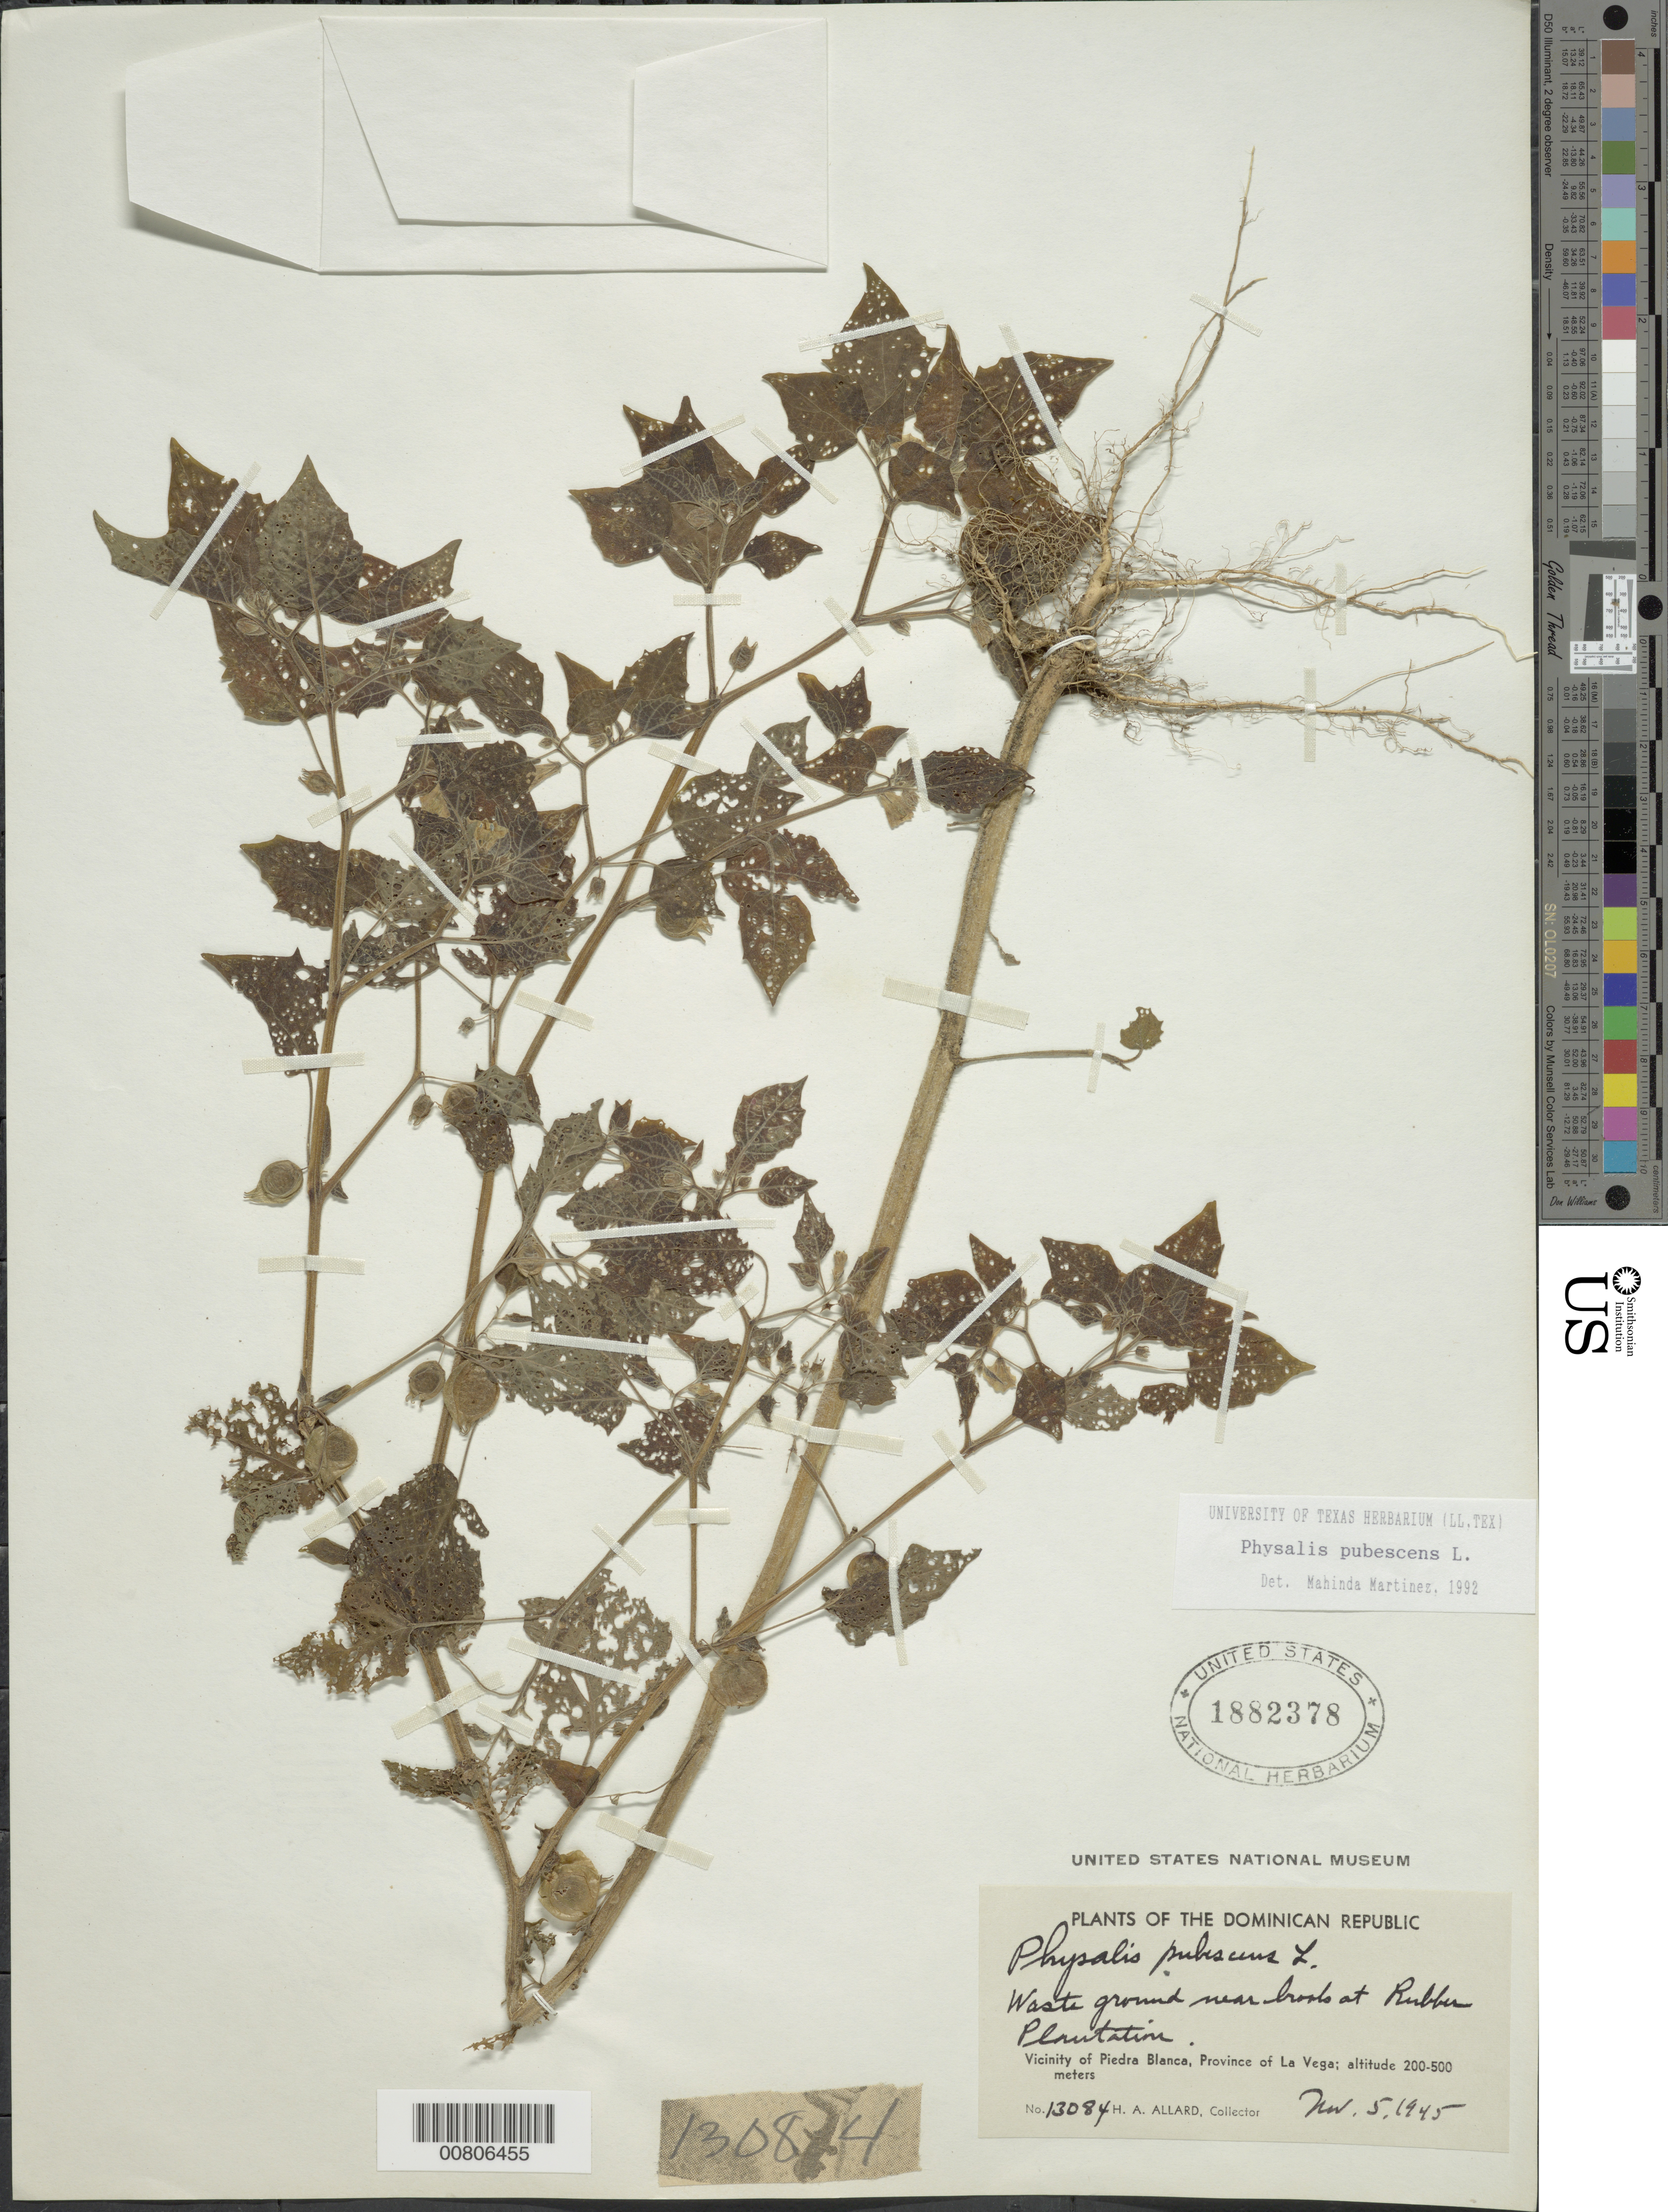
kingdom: Plantae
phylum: Tracheophyta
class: Magnoliopsida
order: Solanales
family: Solanaceae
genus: Physalis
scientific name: Physalis pubescens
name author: L.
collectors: H. A. Allard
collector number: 13084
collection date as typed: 05 Nov 1945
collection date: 1945-11-05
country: Dominican Republic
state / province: La Vega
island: Hispaniola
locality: Vicinity of Piedra Blanca, Rubber Plantation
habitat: Waste ground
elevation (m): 200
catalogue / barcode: US 1882378